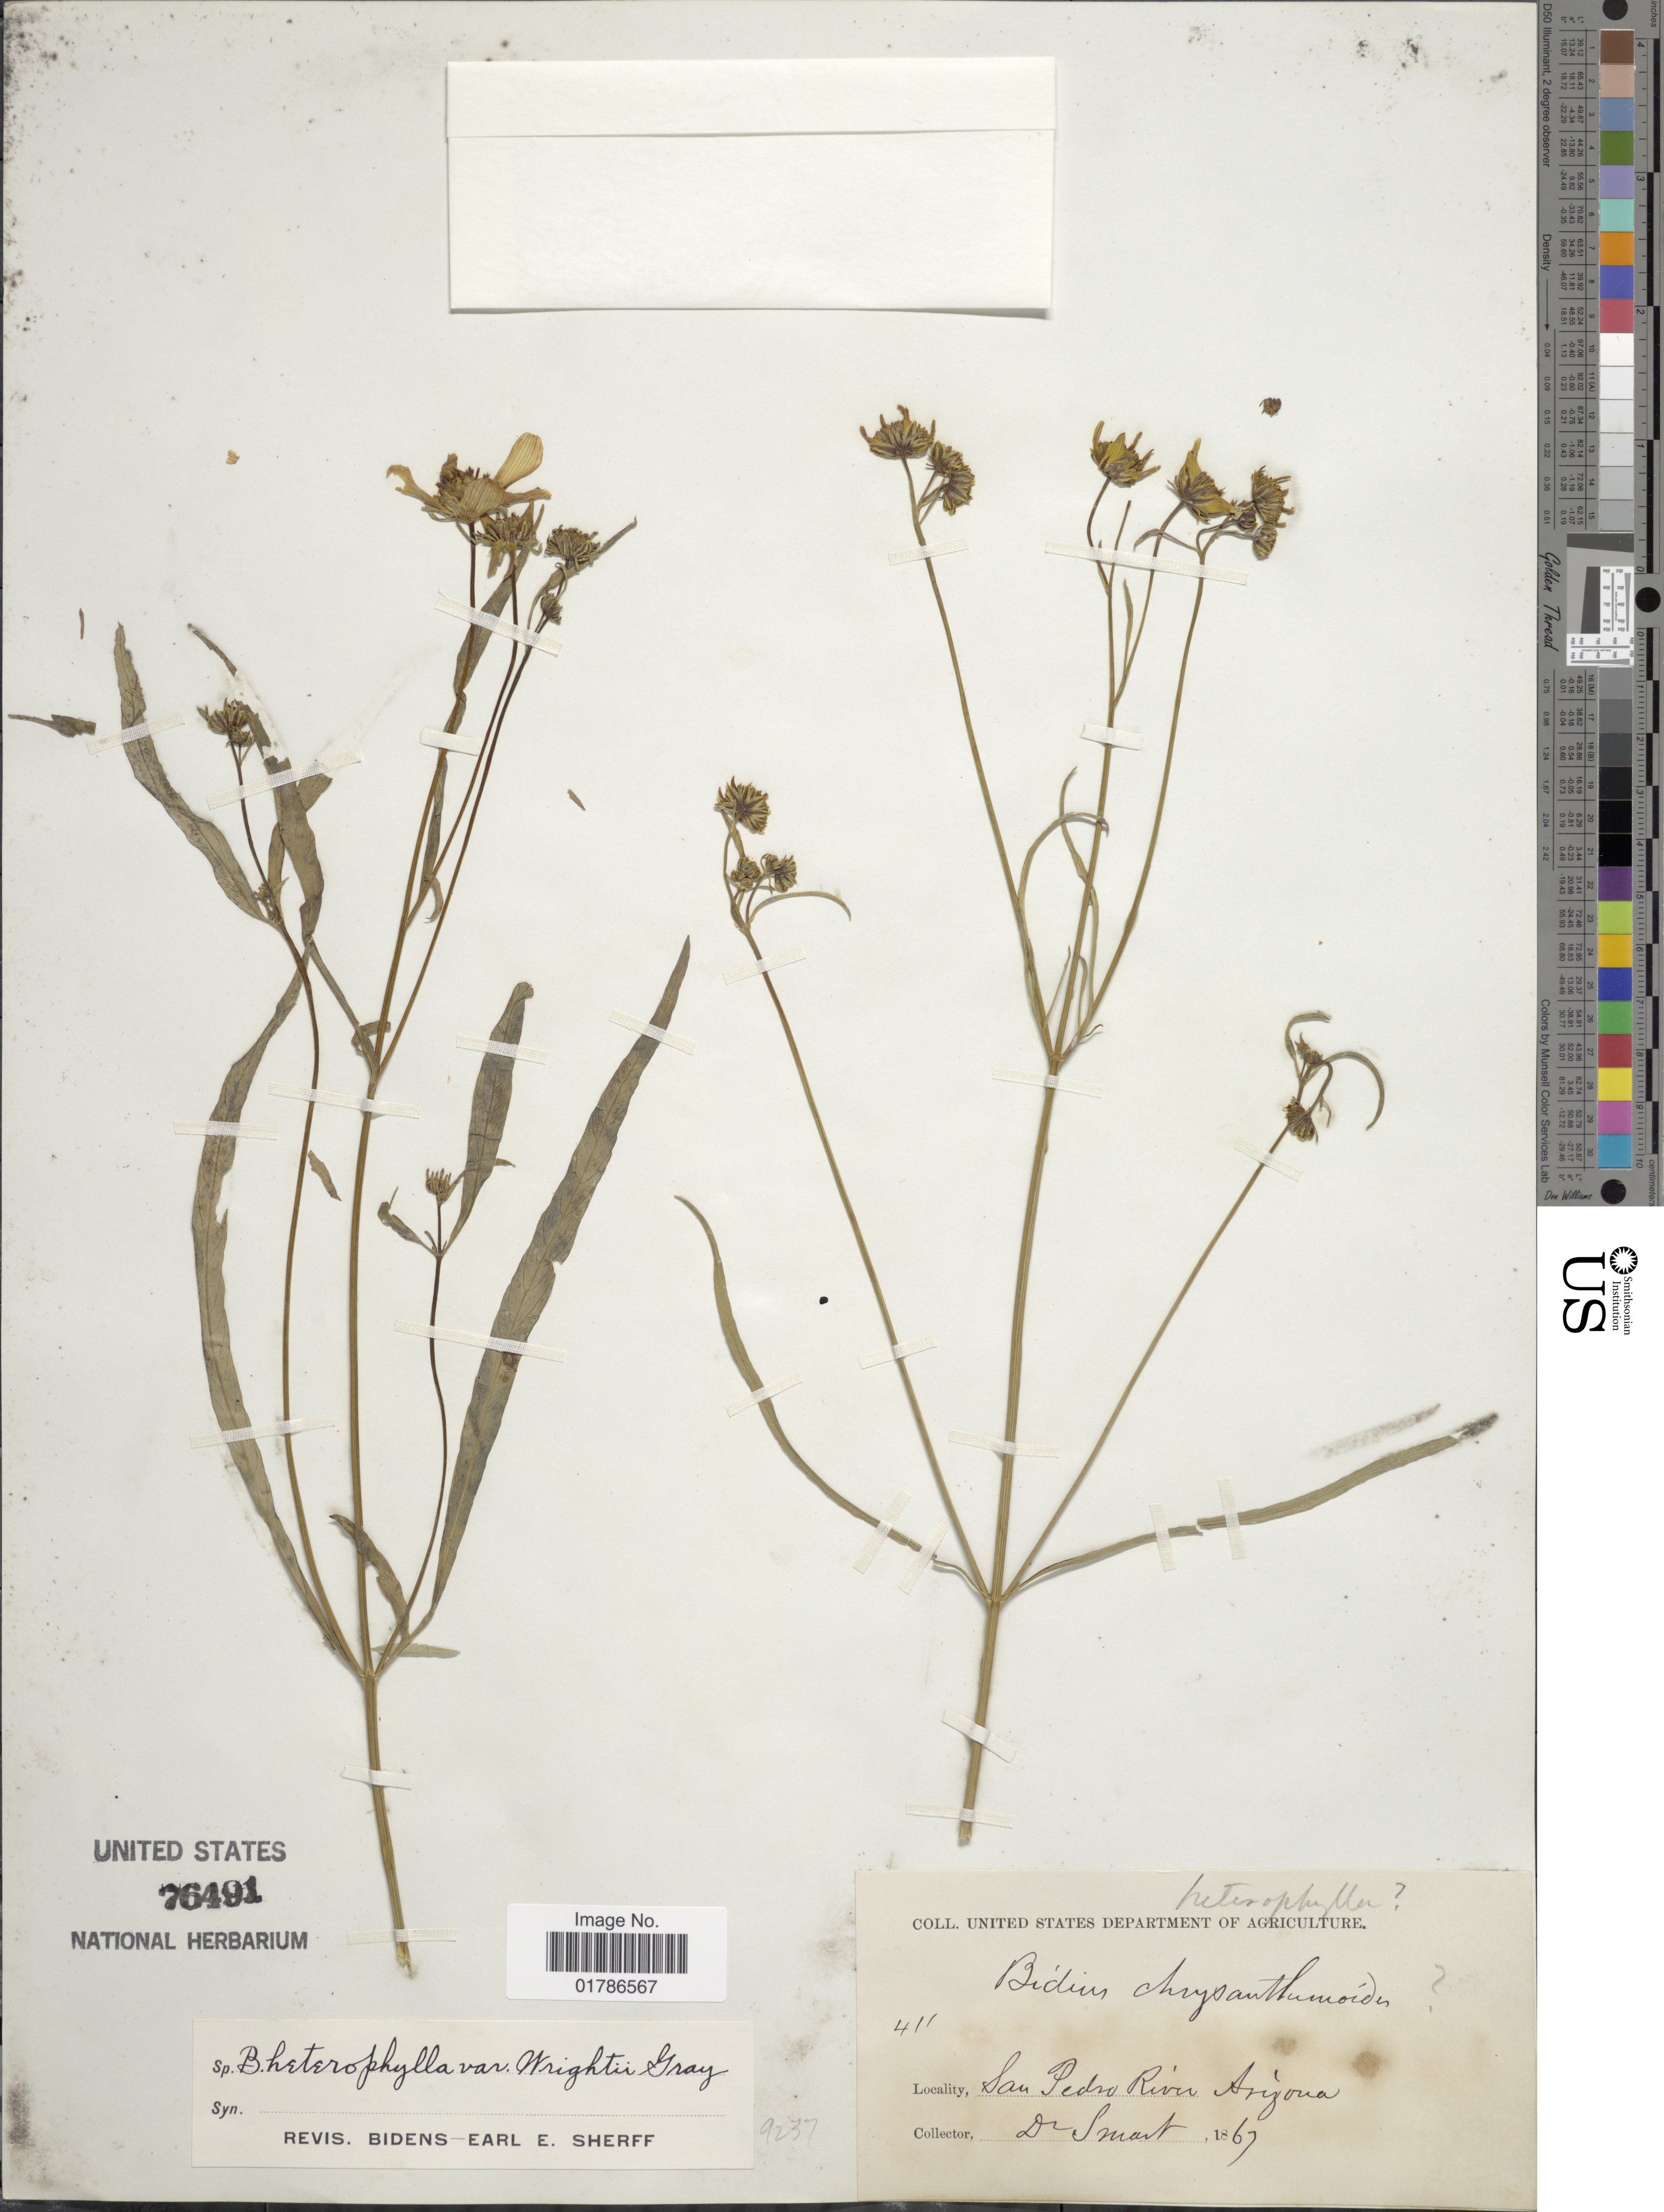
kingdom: Plantae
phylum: Tracheophyta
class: Magnoliopsida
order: Asterales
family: Asteraceae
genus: Bidens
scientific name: Bidens heterophylla var. wrightii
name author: A. Gray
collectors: -. Smart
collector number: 411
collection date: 1867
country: United States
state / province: Arizona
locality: San Pedro River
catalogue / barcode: US 76491